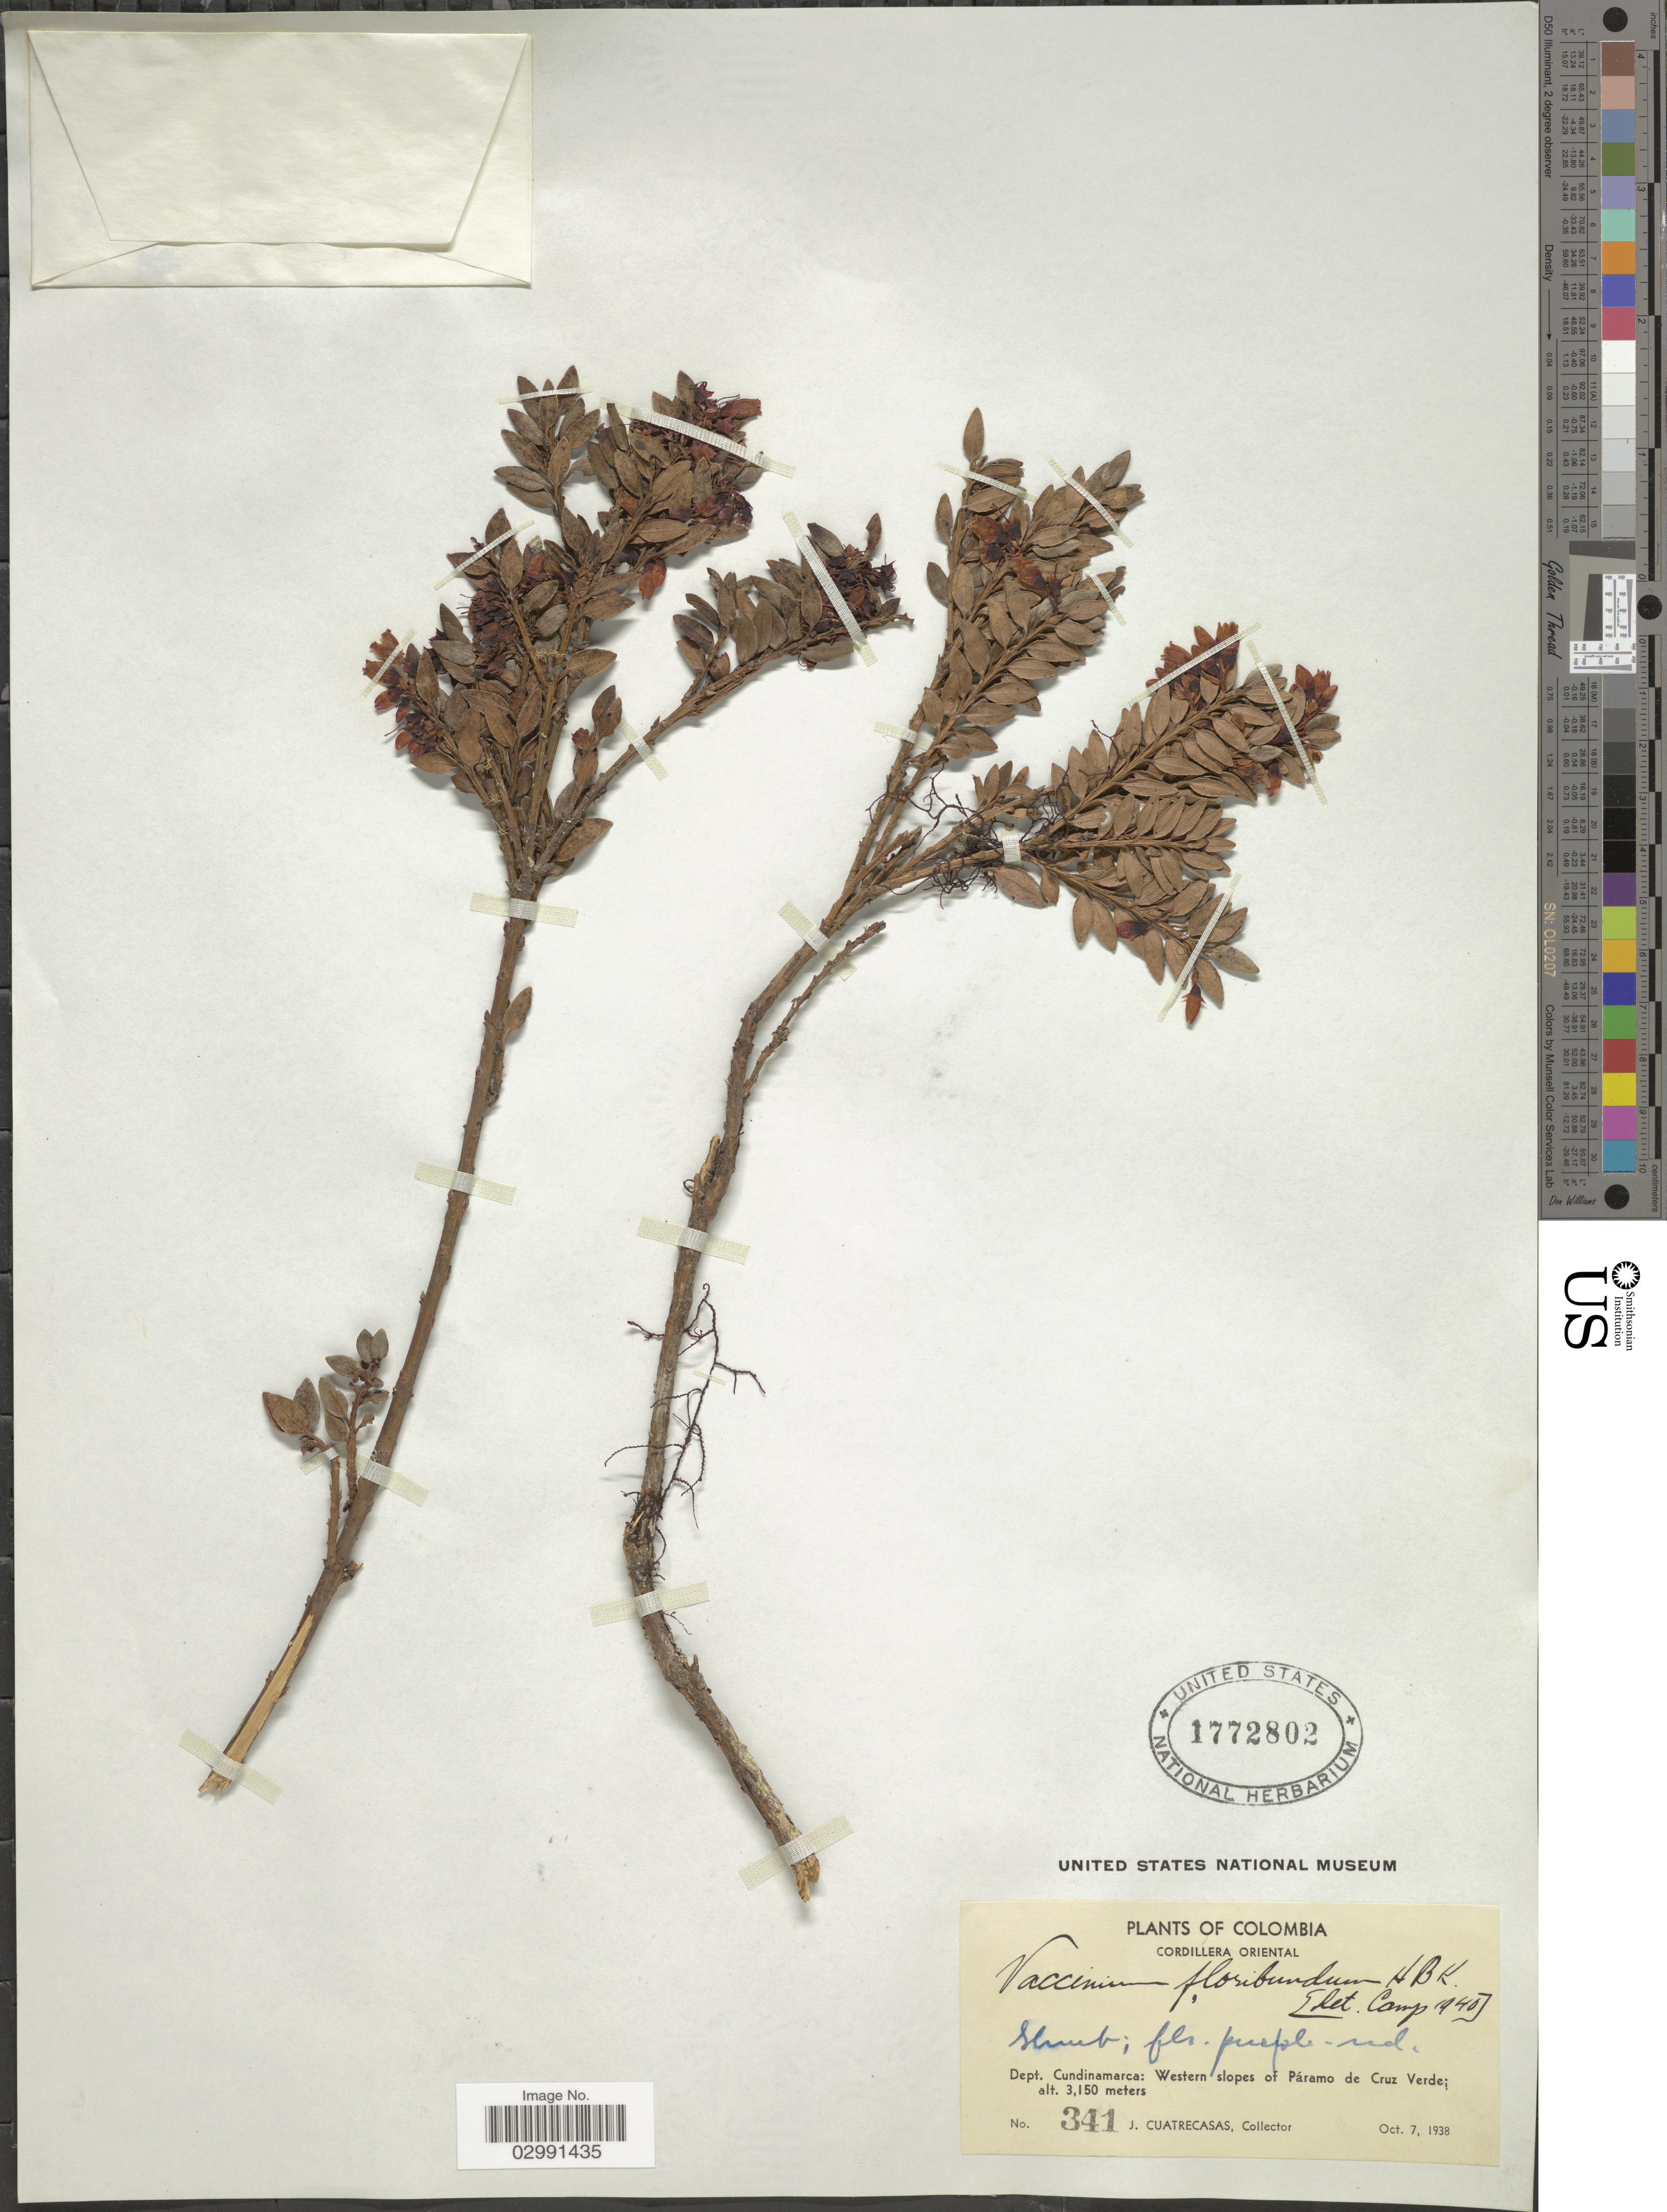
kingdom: Plantae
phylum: Tracheophyta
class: Magnoliopsida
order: Ericales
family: Ericaceae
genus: Vaccinium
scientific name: Vaccinium floribundum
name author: Kunth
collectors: J. Cuatrecasas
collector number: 341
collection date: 1938-10-07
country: Colombia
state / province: Cundinamarca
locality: Cordillera Oriental. Dept. Cundinamarca: Western slopes of Páramo de Cruz Verde.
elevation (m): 3150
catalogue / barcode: US 1772802